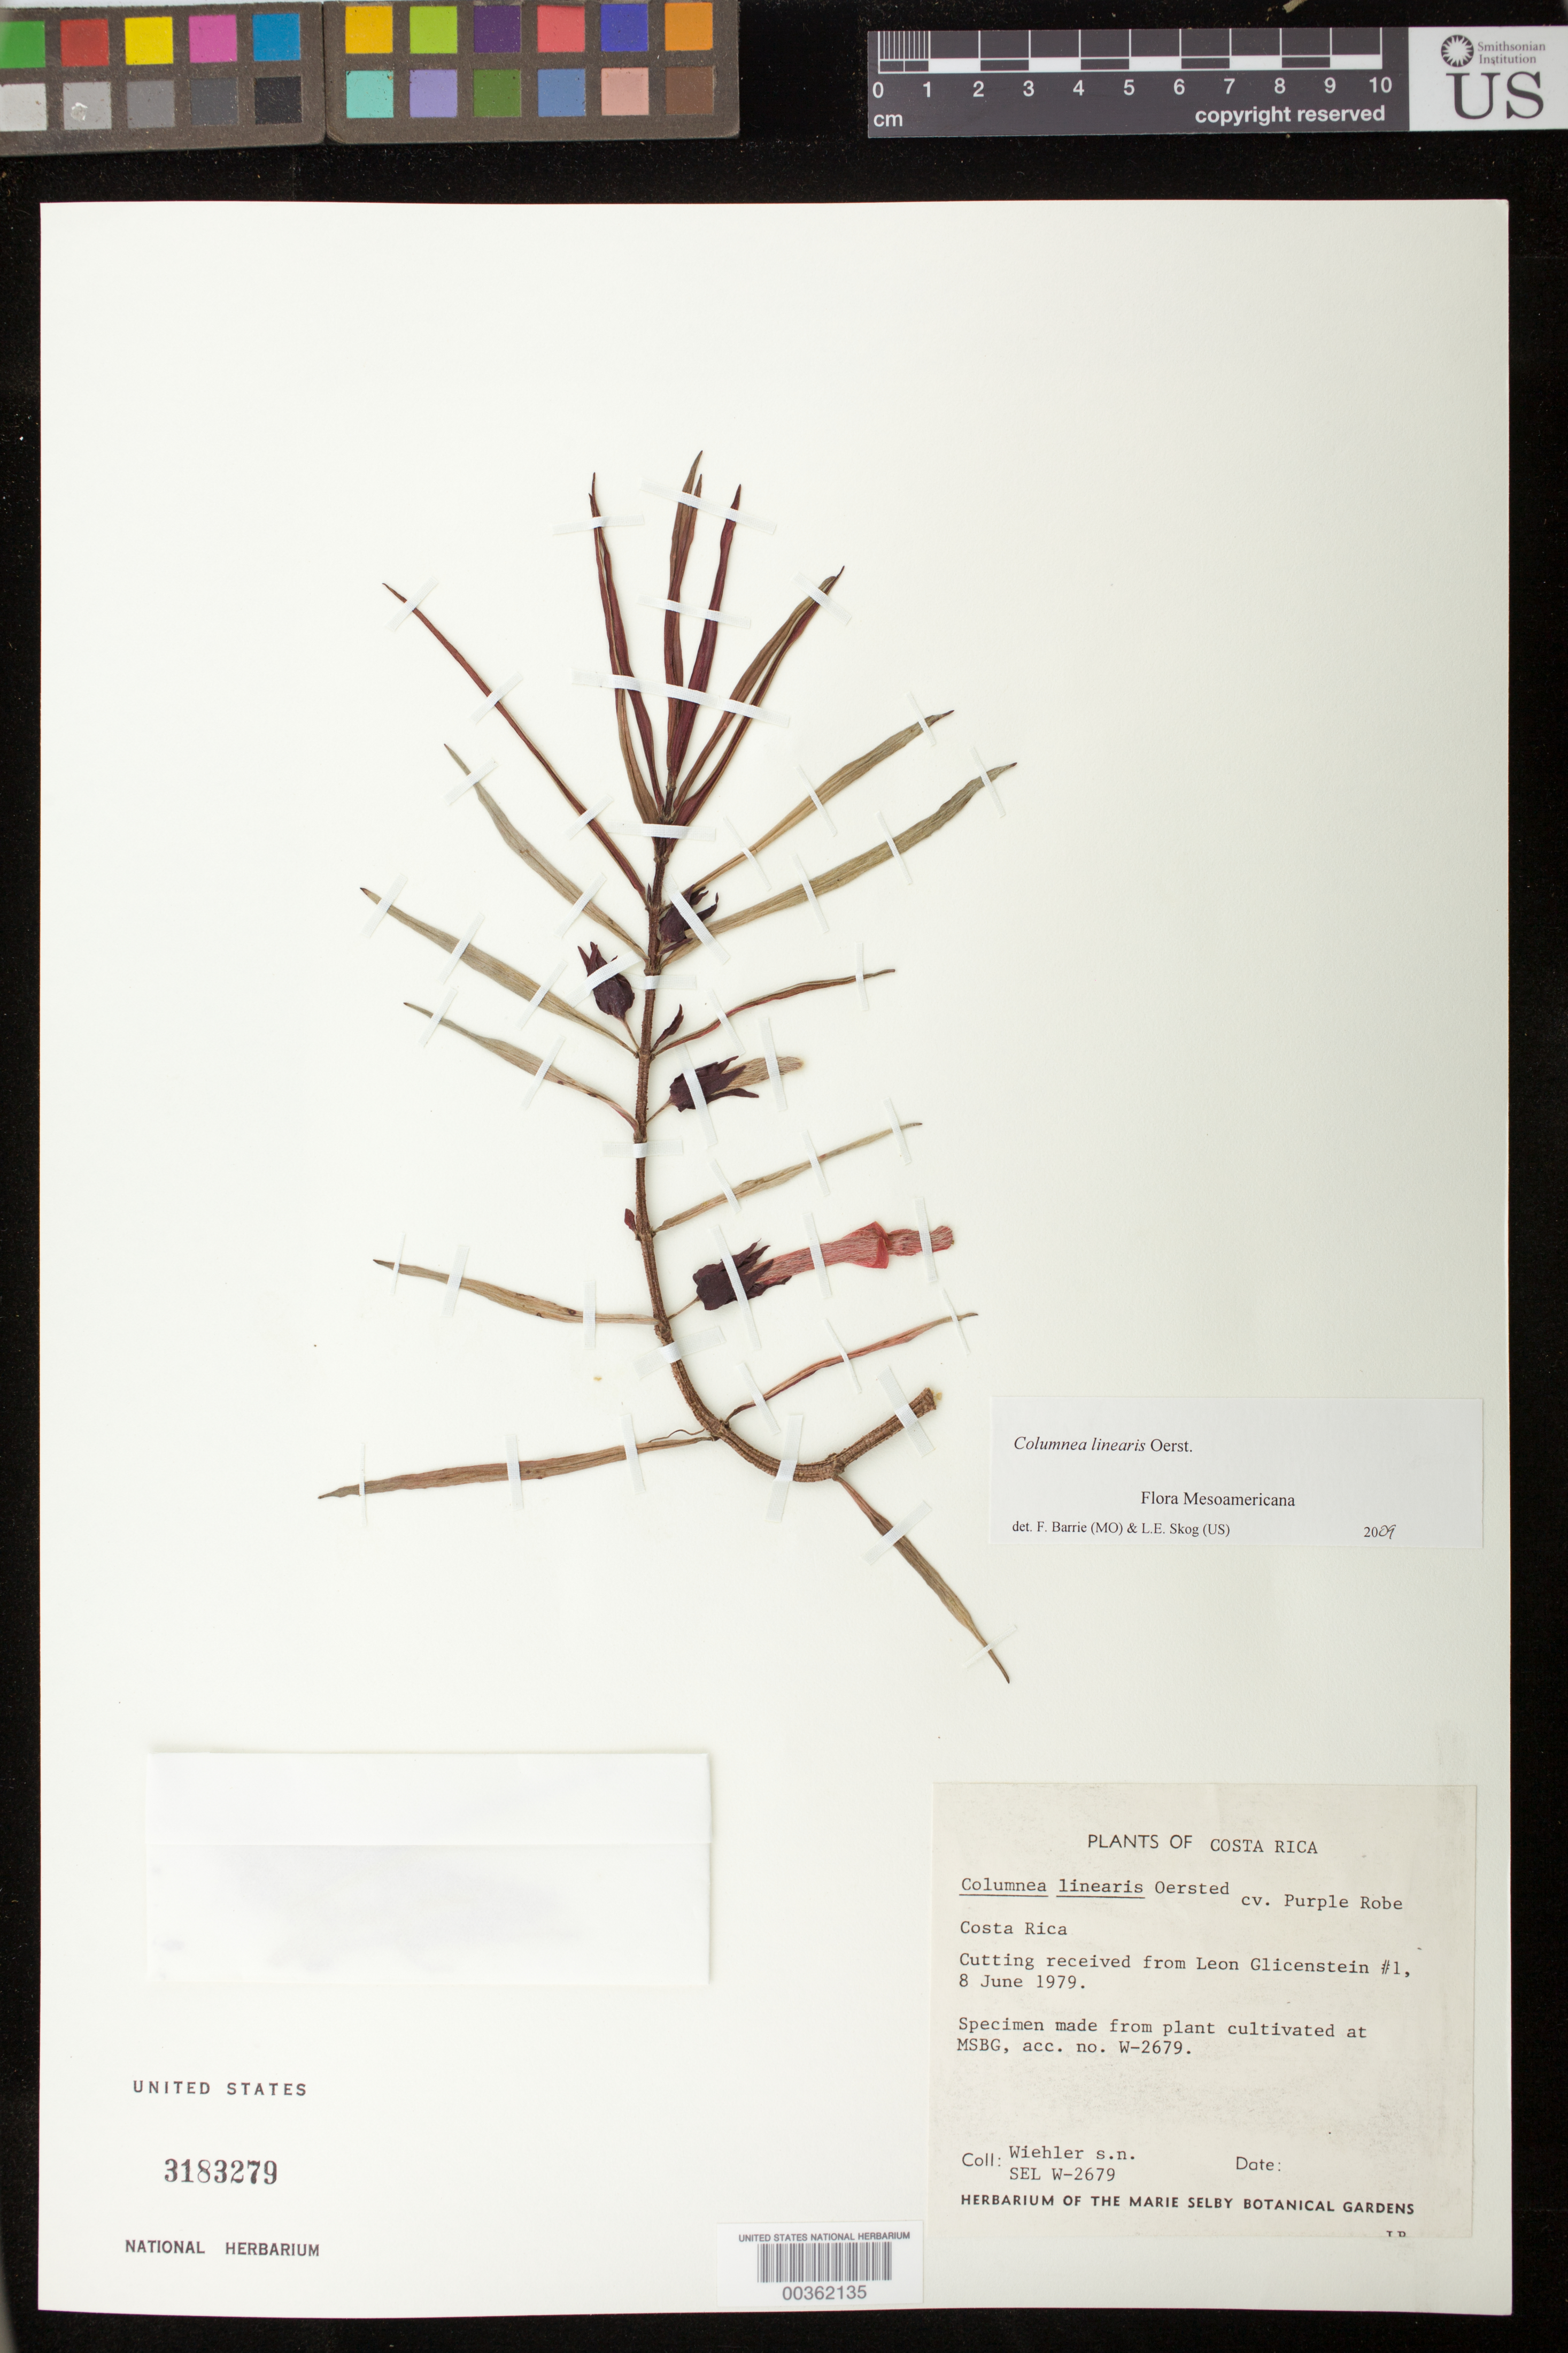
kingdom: Plantae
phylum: Tracheophyta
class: Magnoliopsida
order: Lamiales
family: Gesneriaceae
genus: Columnea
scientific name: Columnea linearis 'Purple Robe'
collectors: H. J. Wiehler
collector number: s.n. [W-2679]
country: Costa Rica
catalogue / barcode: US 3183279